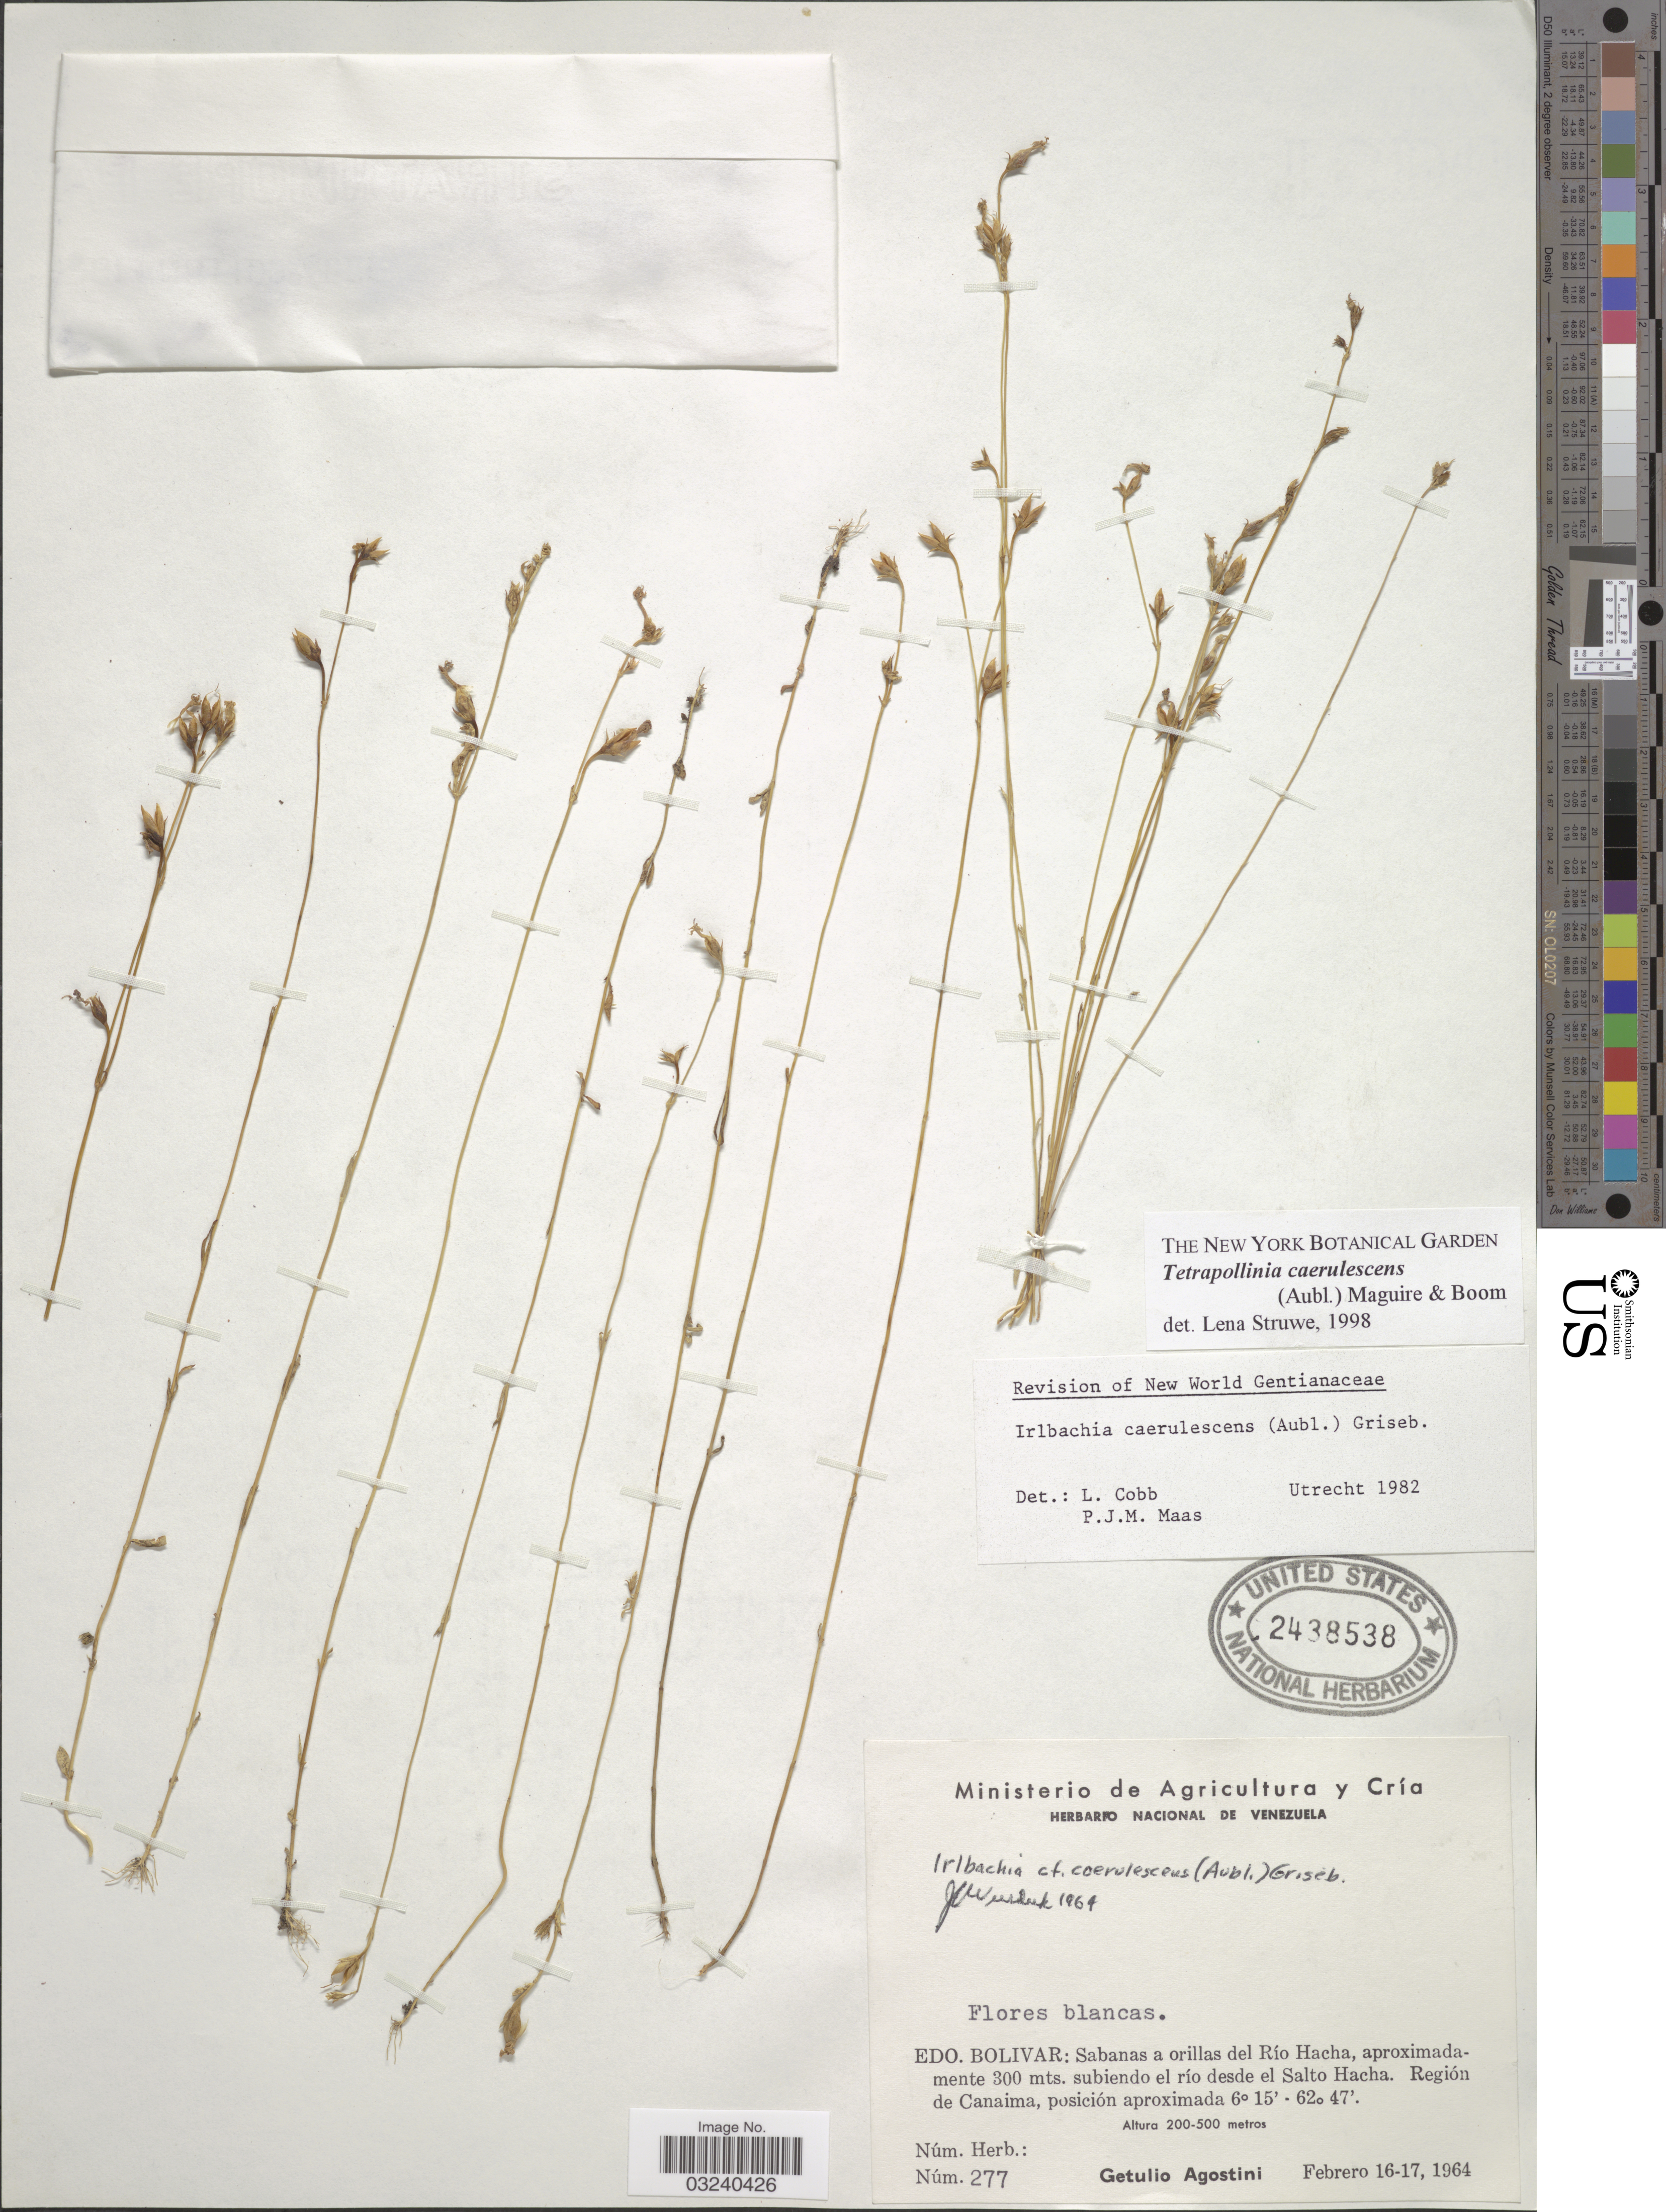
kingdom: Plantae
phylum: Tracheophyta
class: Magnoliopsida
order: Gentianales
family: Gentianaceae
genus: Tetrapollinia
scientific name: Tetrapollinia caerulescens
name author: (Aubl.) Maguire & B.M. Boom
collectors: G. Agostini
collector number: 277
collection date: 1964-02-16/1964-02-17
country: Venezuela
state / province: Bolivar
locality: Sabanas a orillas del Río Hacha, aproximadamente 300 mts. subiendo el río desde el Salto Hacha. Región de Canaima.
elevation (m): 200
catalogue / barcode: US 2438538